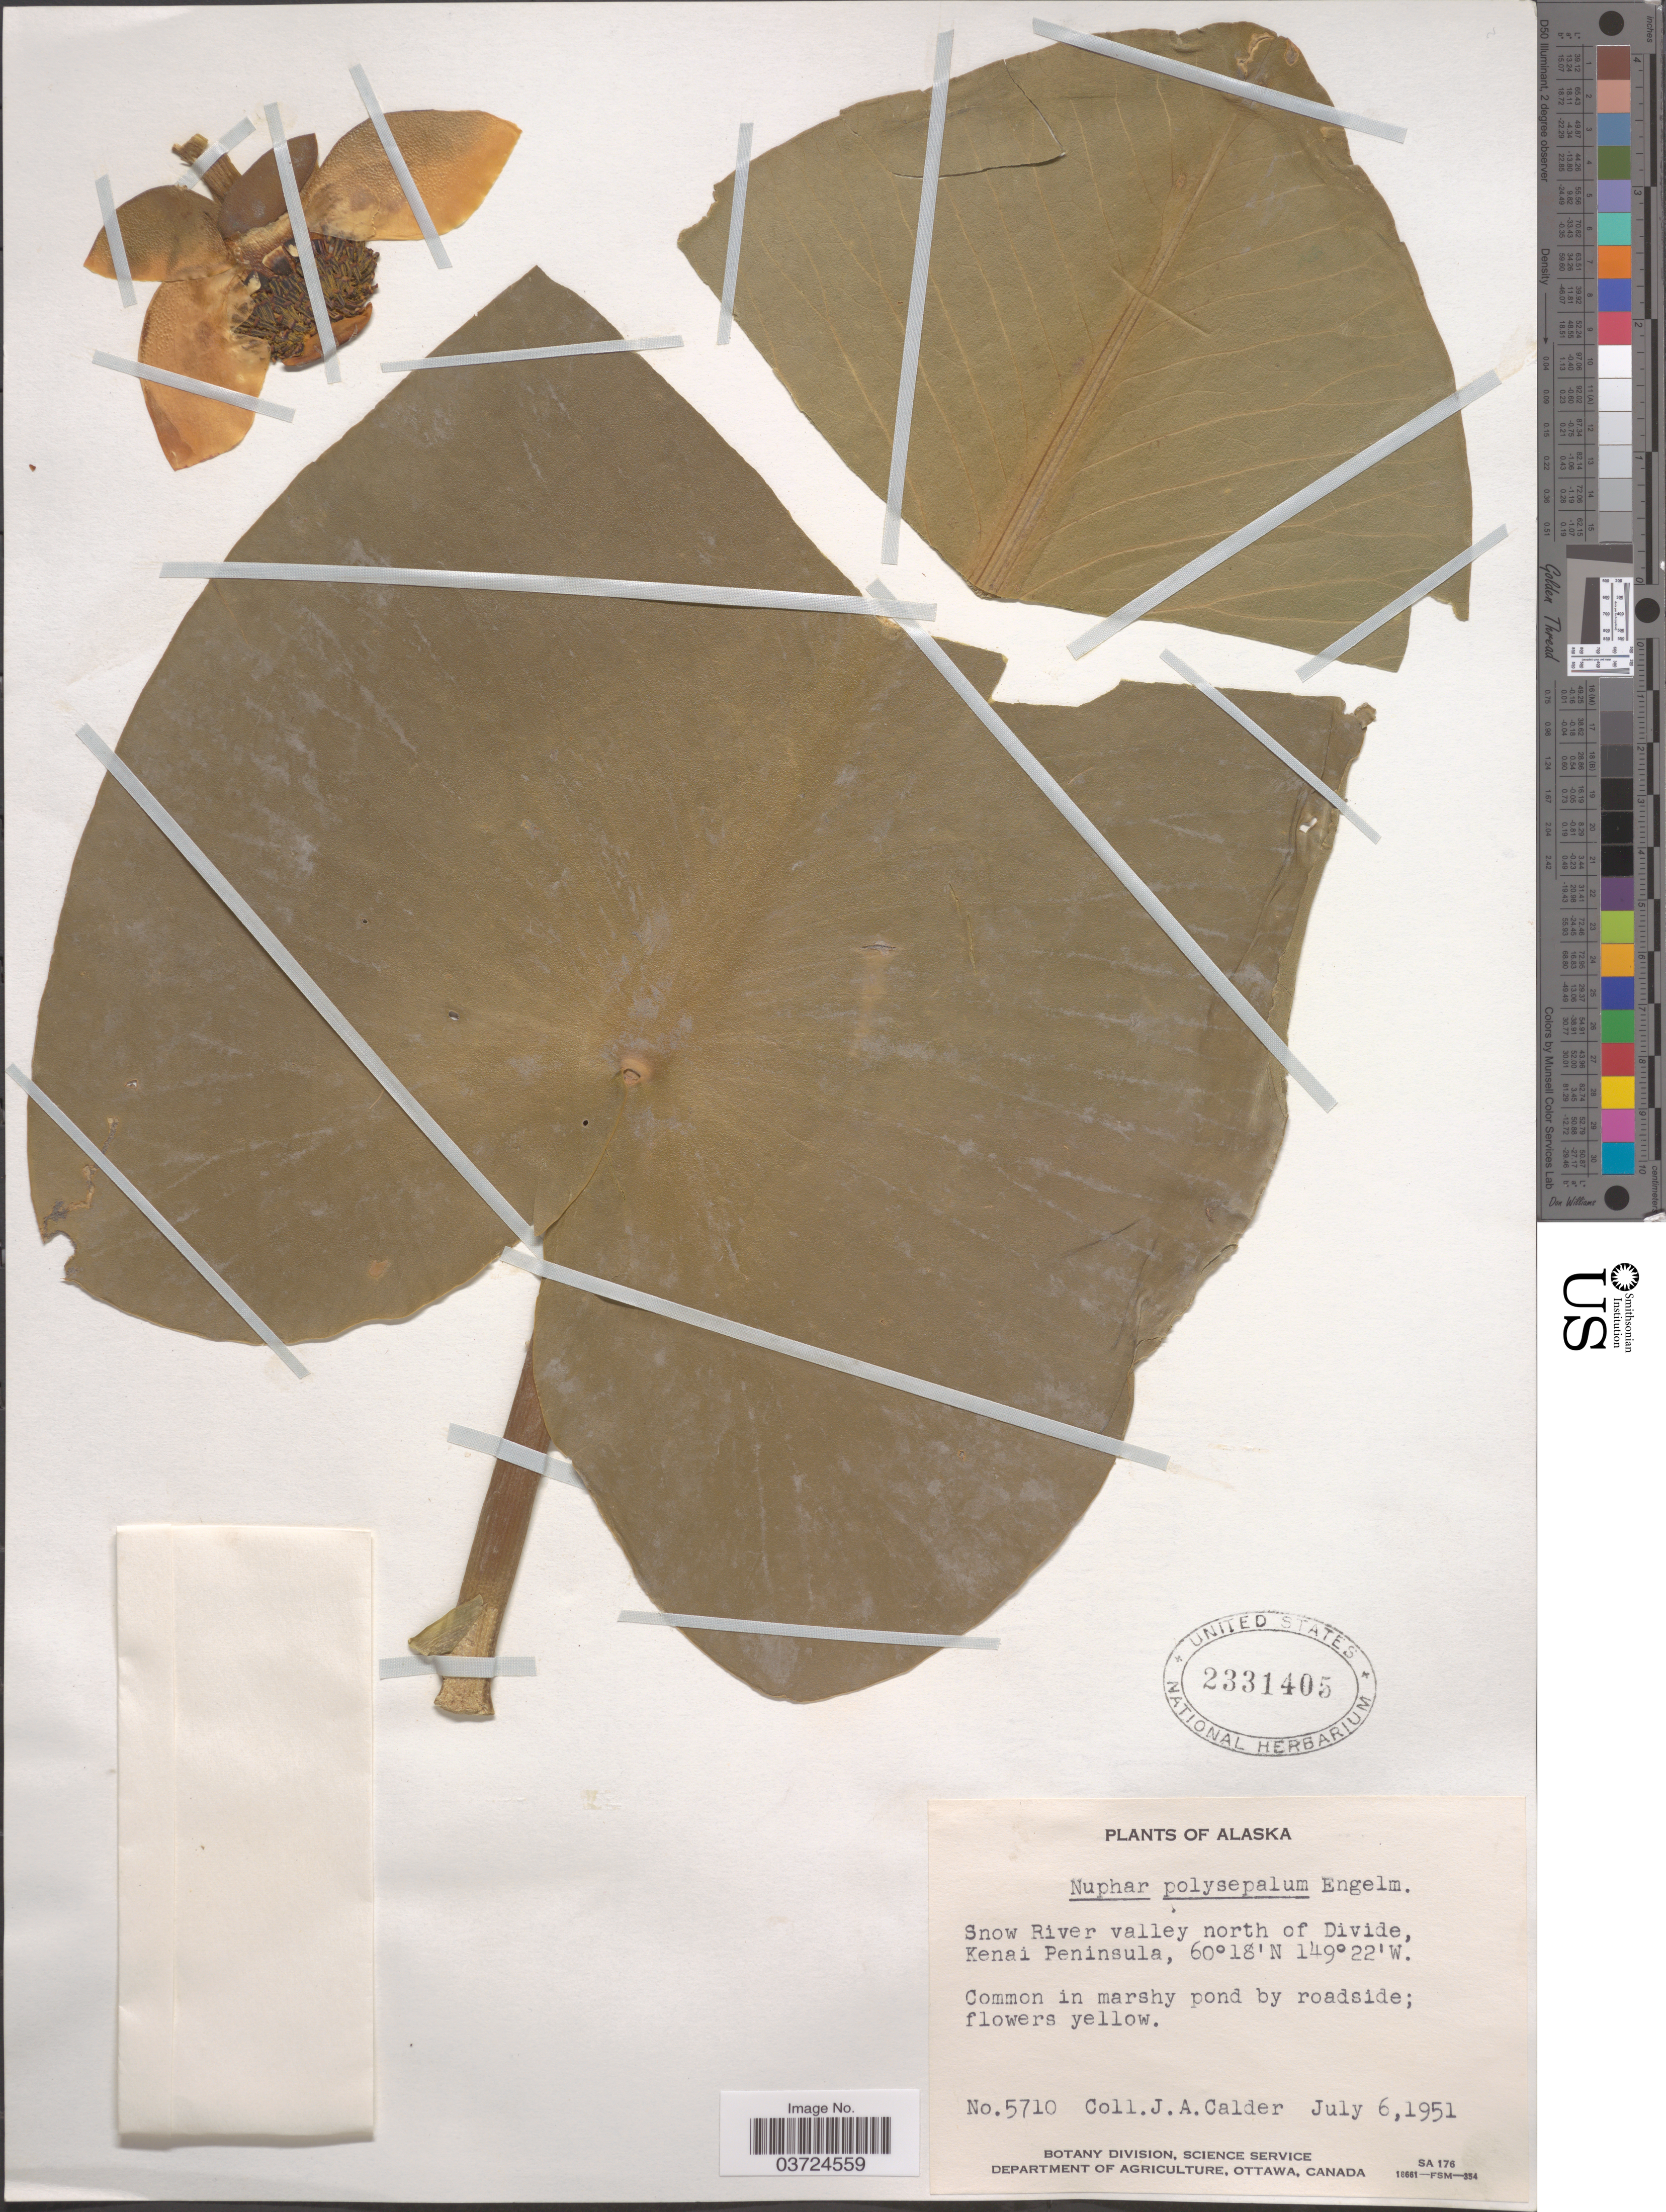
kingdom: Plantae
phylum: Tracheophyta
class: Magnoliopsida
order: Nymphaeales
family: Nymphaeaceae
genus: Nuphar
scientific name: Nuphar polysepala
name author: Englem.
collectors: J. A. Calder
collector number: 5710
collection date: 1951-07-06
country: United States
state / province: Alaska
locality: Snow River valley north of Divide, Kenai Peninsula.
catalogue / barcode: US 2331405